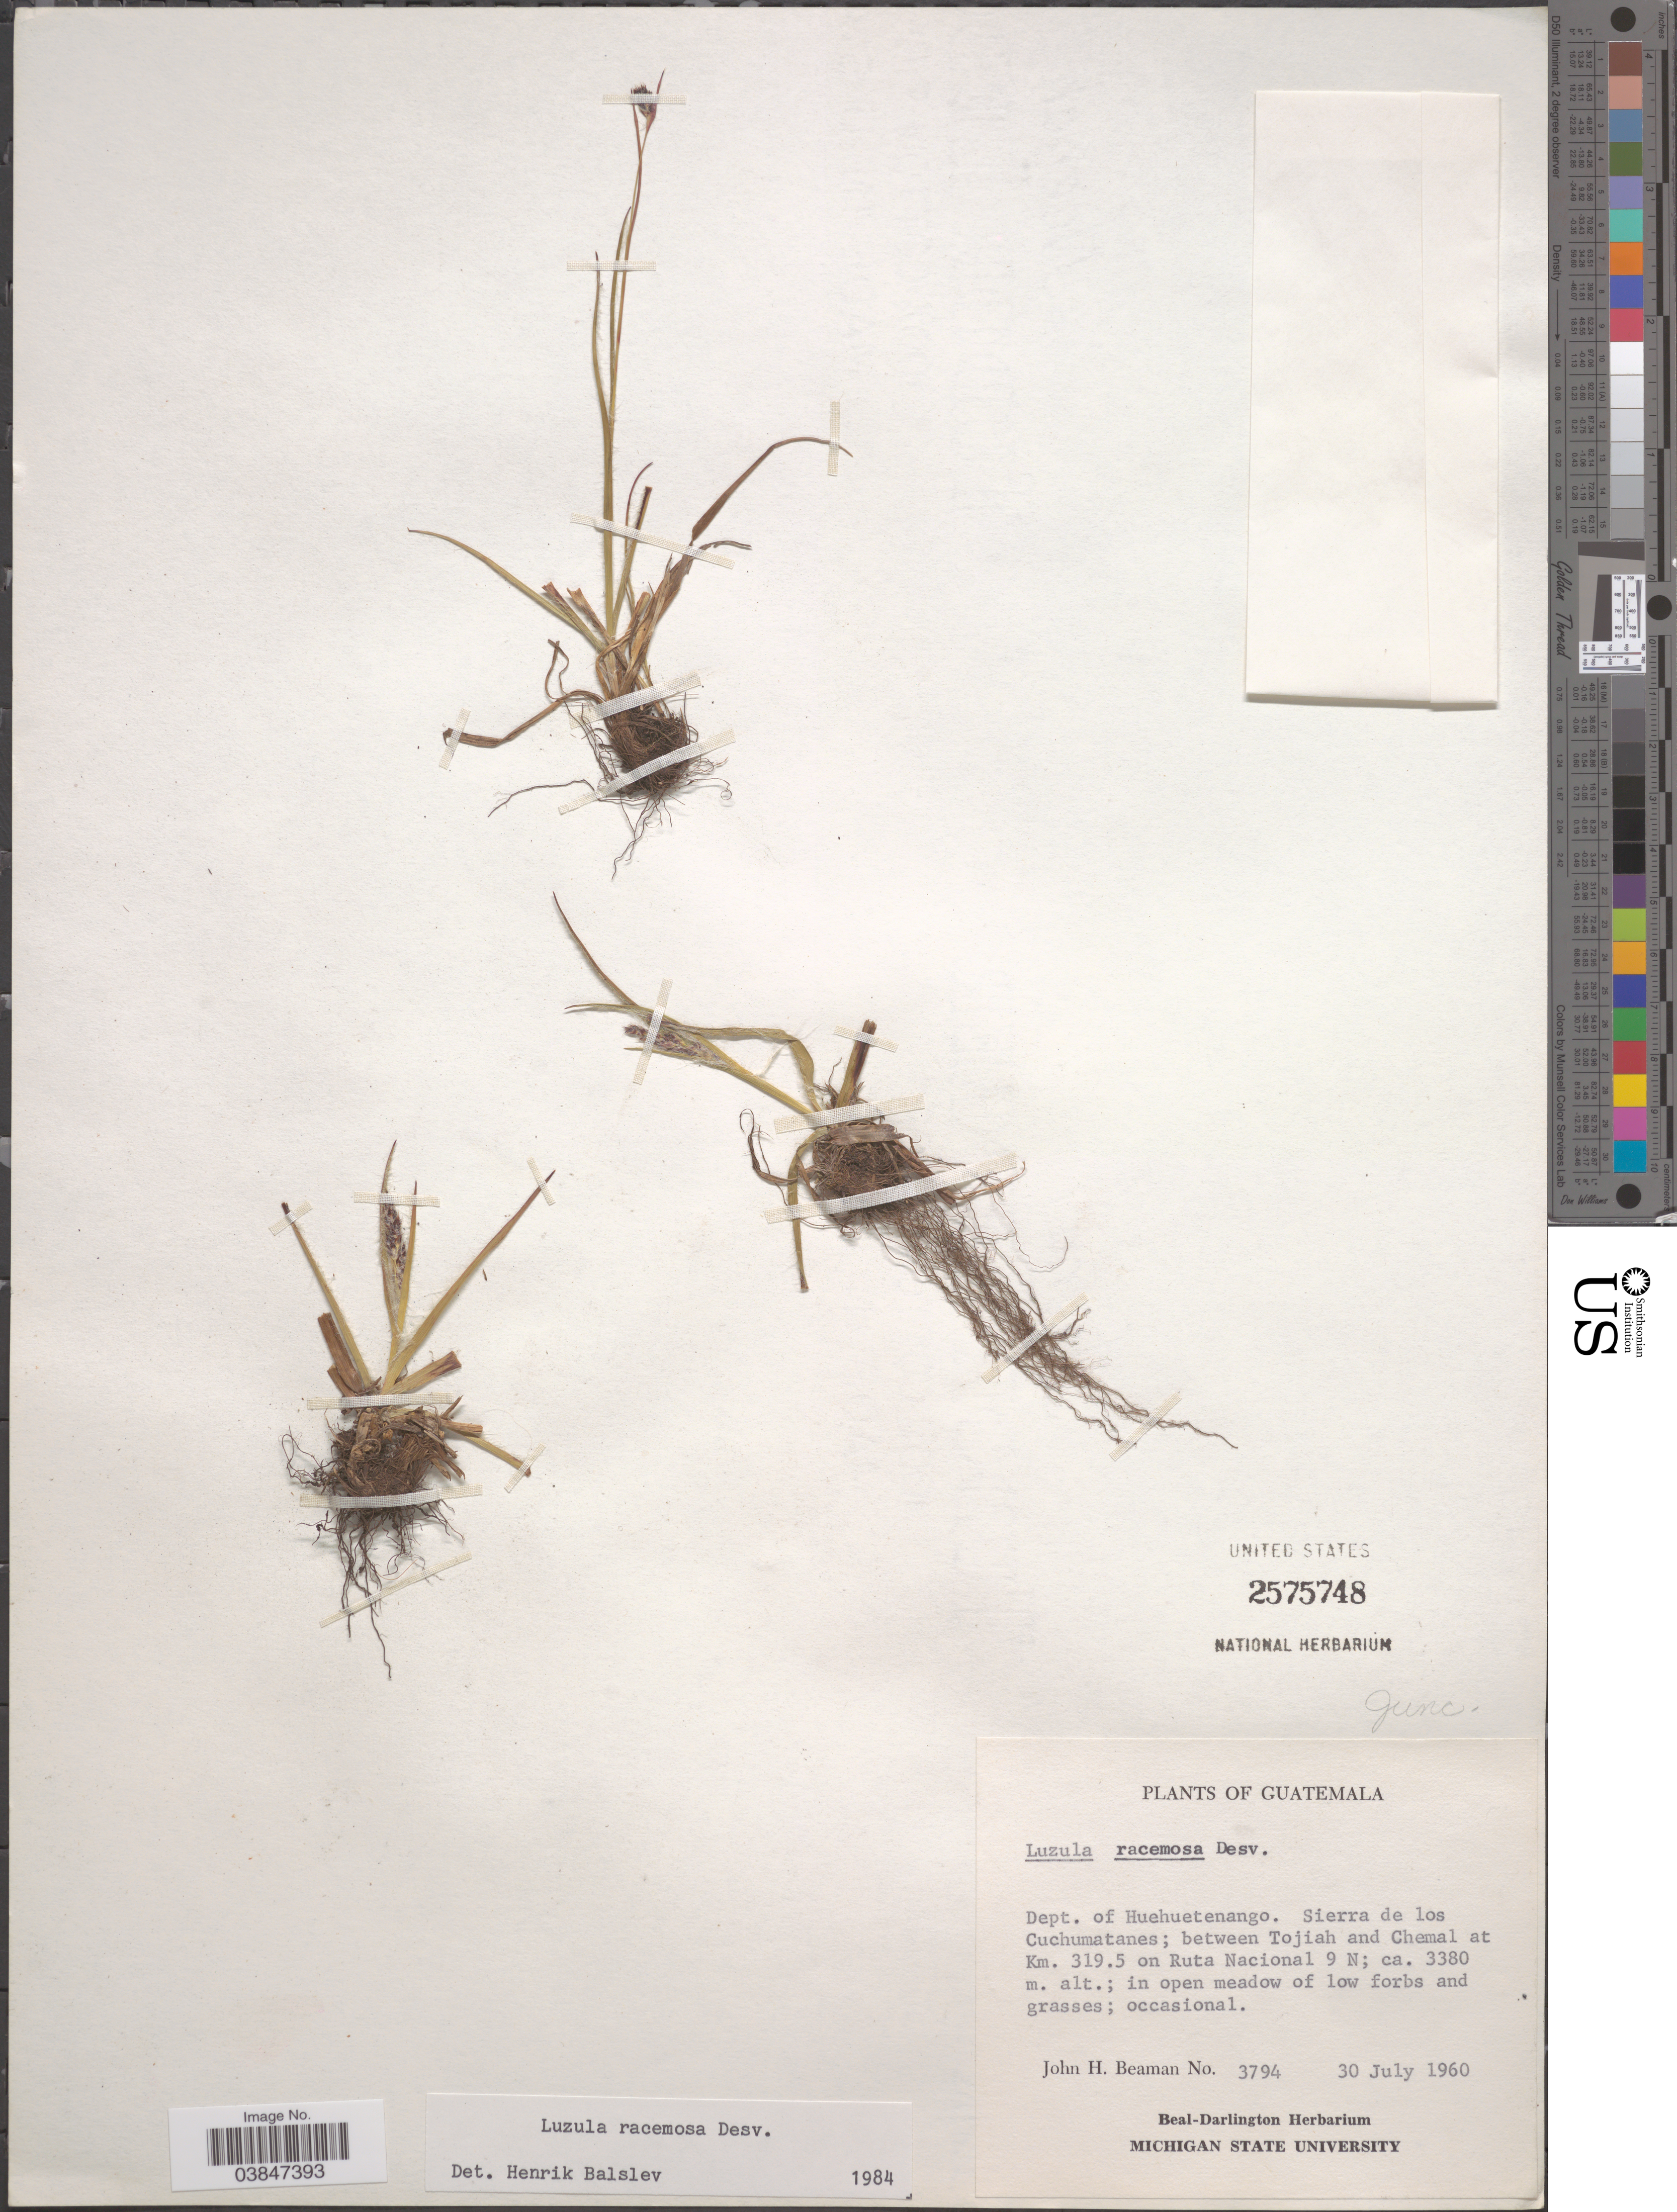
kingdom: Plantae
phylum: Tracheophyta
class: Liliopsida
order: Poales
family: Juncaceae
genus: Luzula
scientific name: Luzula racemosa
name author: Desv.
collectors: J. H. Beaman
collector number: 3794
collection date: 1960-07-30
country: Guatemala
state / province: Huehuetenango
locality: Dept. of Huehuetenango. Sierra de los Cuchumatanes; between Tojiah and Chemal at Km. 319.5 on Ruta Nacional 9 N.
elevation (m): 3380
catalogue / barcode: US 2575748